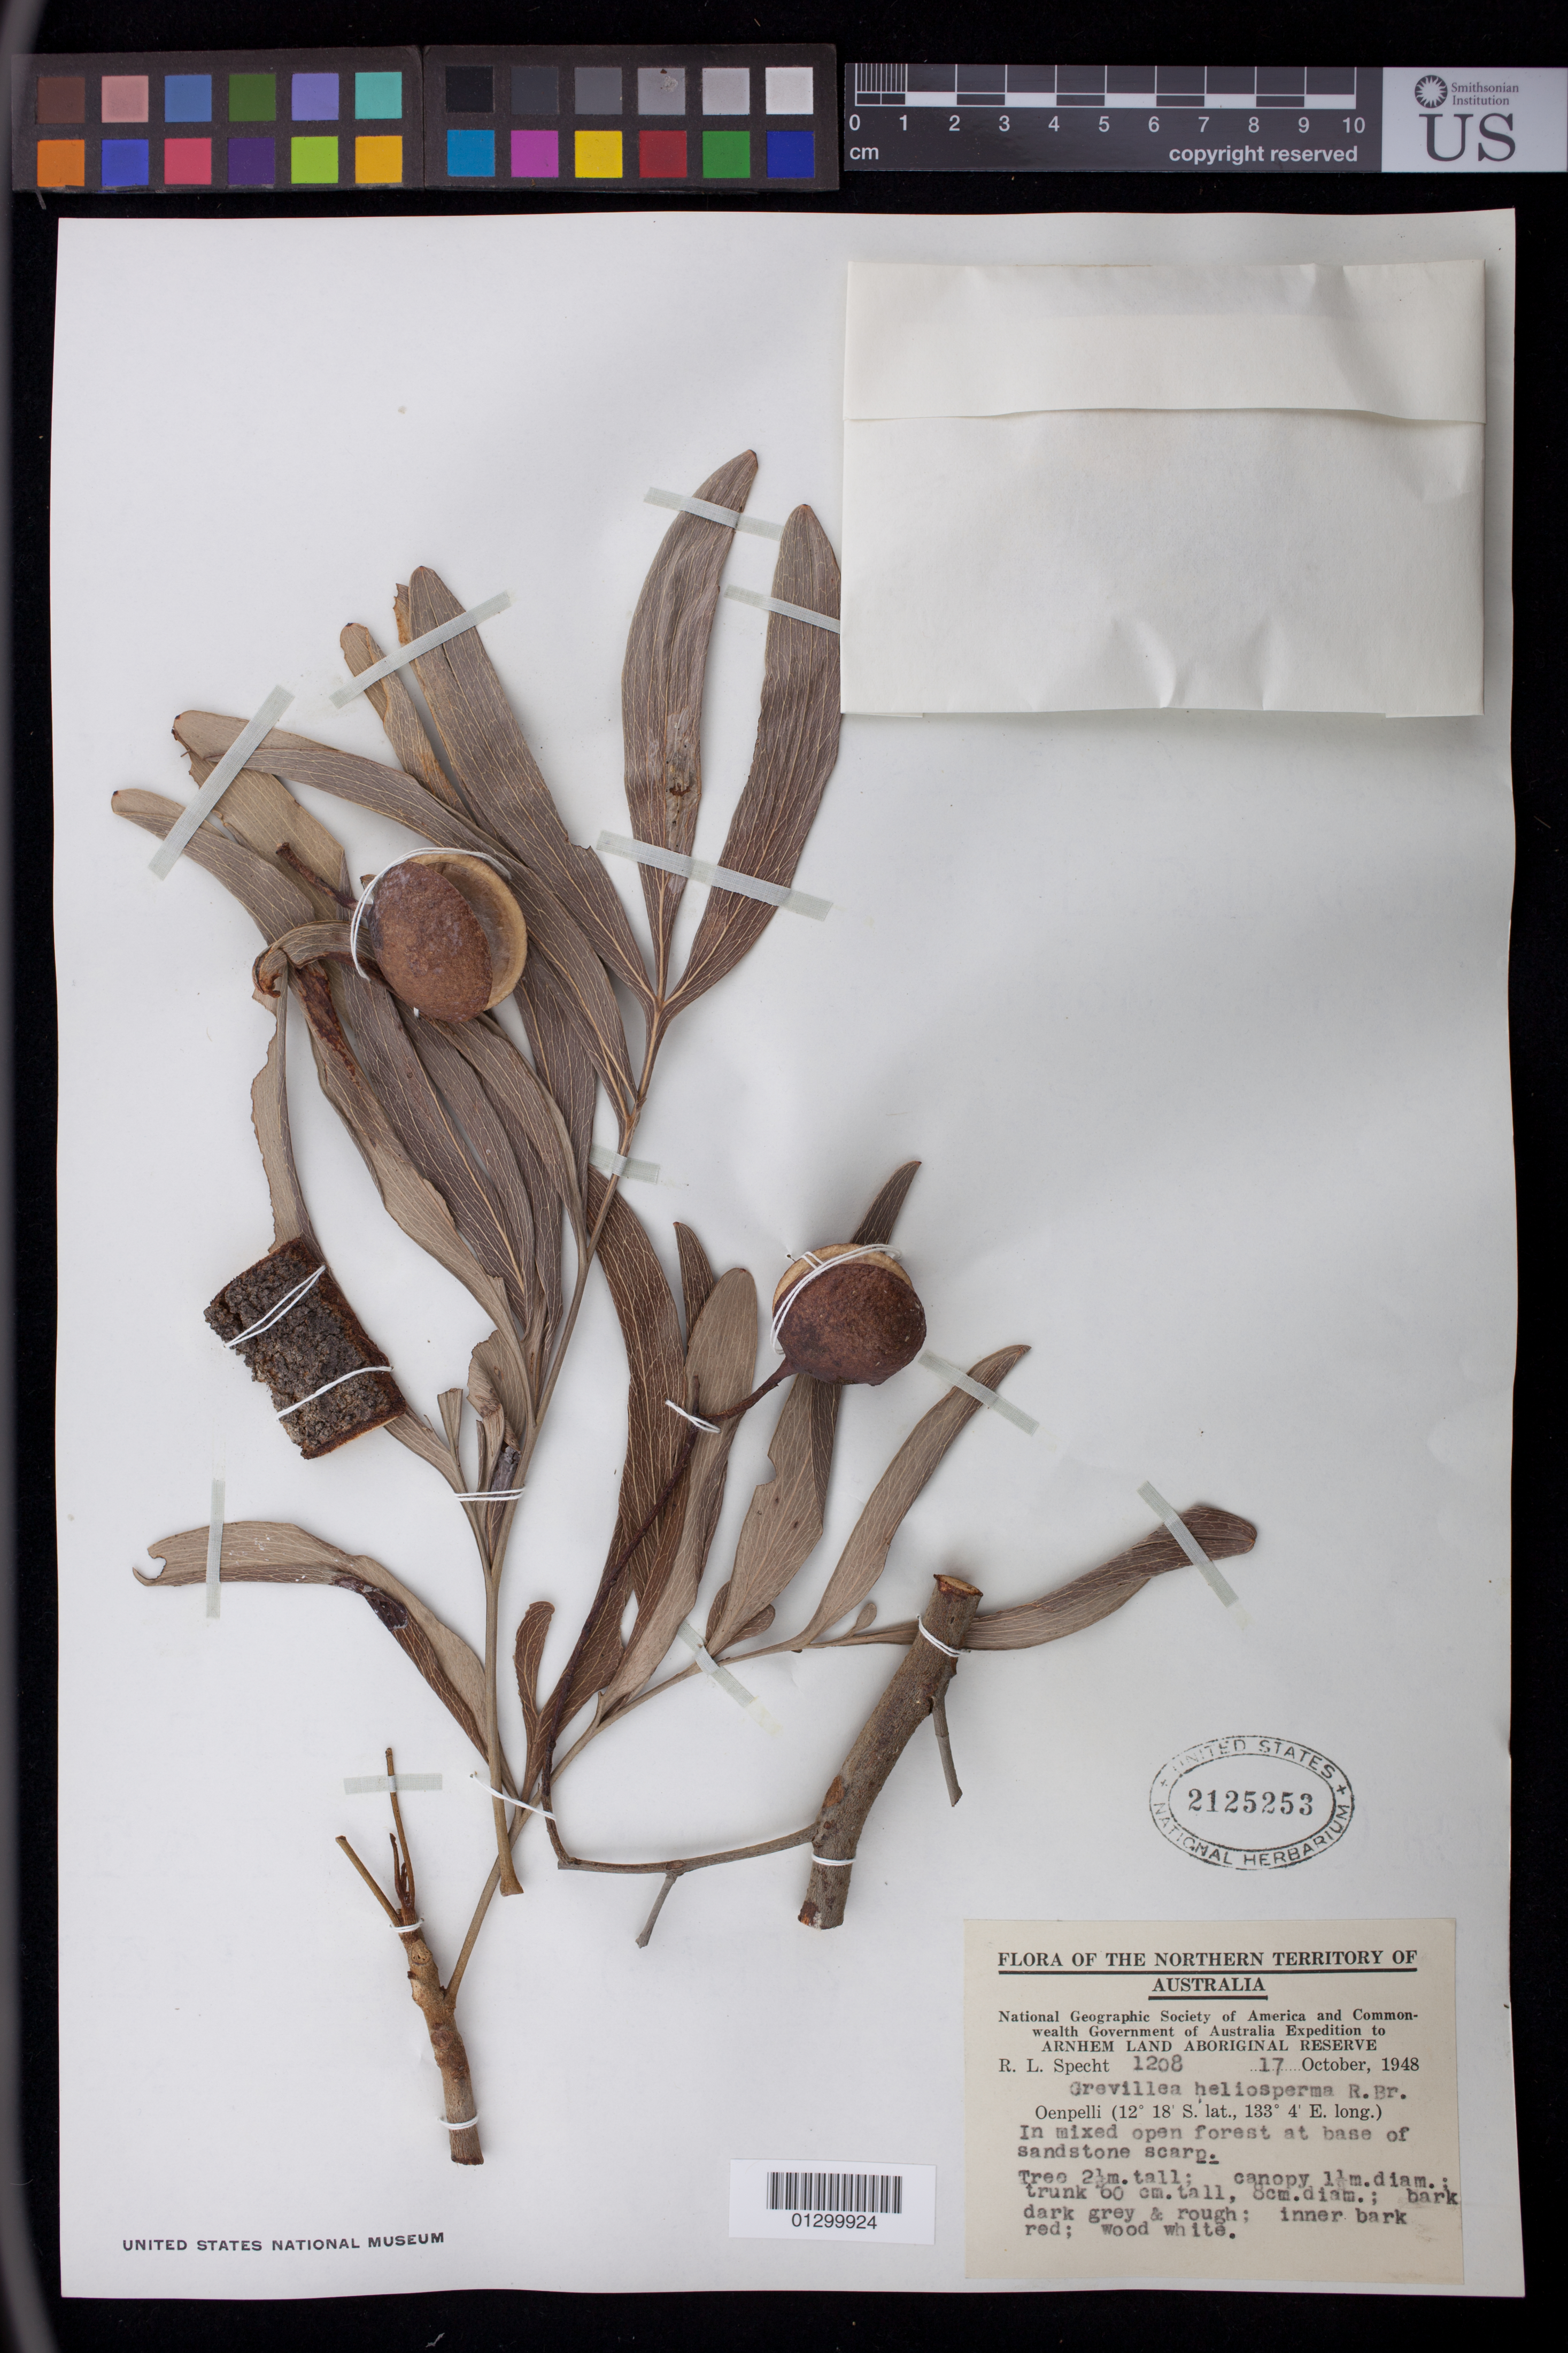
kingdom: Plantae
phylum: Tracheophyta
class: Magnoliopsida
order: Proteales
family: Proteaceae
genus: Grevillea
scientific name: Grevillea heliosperma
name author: R. Br.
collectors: R. L. Specht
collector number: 1208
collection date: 1948-10-17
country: Australia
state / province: Northern Territory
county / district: West Arnhem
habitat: In mixed open forest at base of sandstone scarp.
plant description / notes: Tree 2.5 m. tall; canopy 1.5 m. diam.; trunk 60 cm. tall, 8 cm. diam.; bark dark grey and rough; inner bark red; wood white.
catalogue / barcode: US 2125253